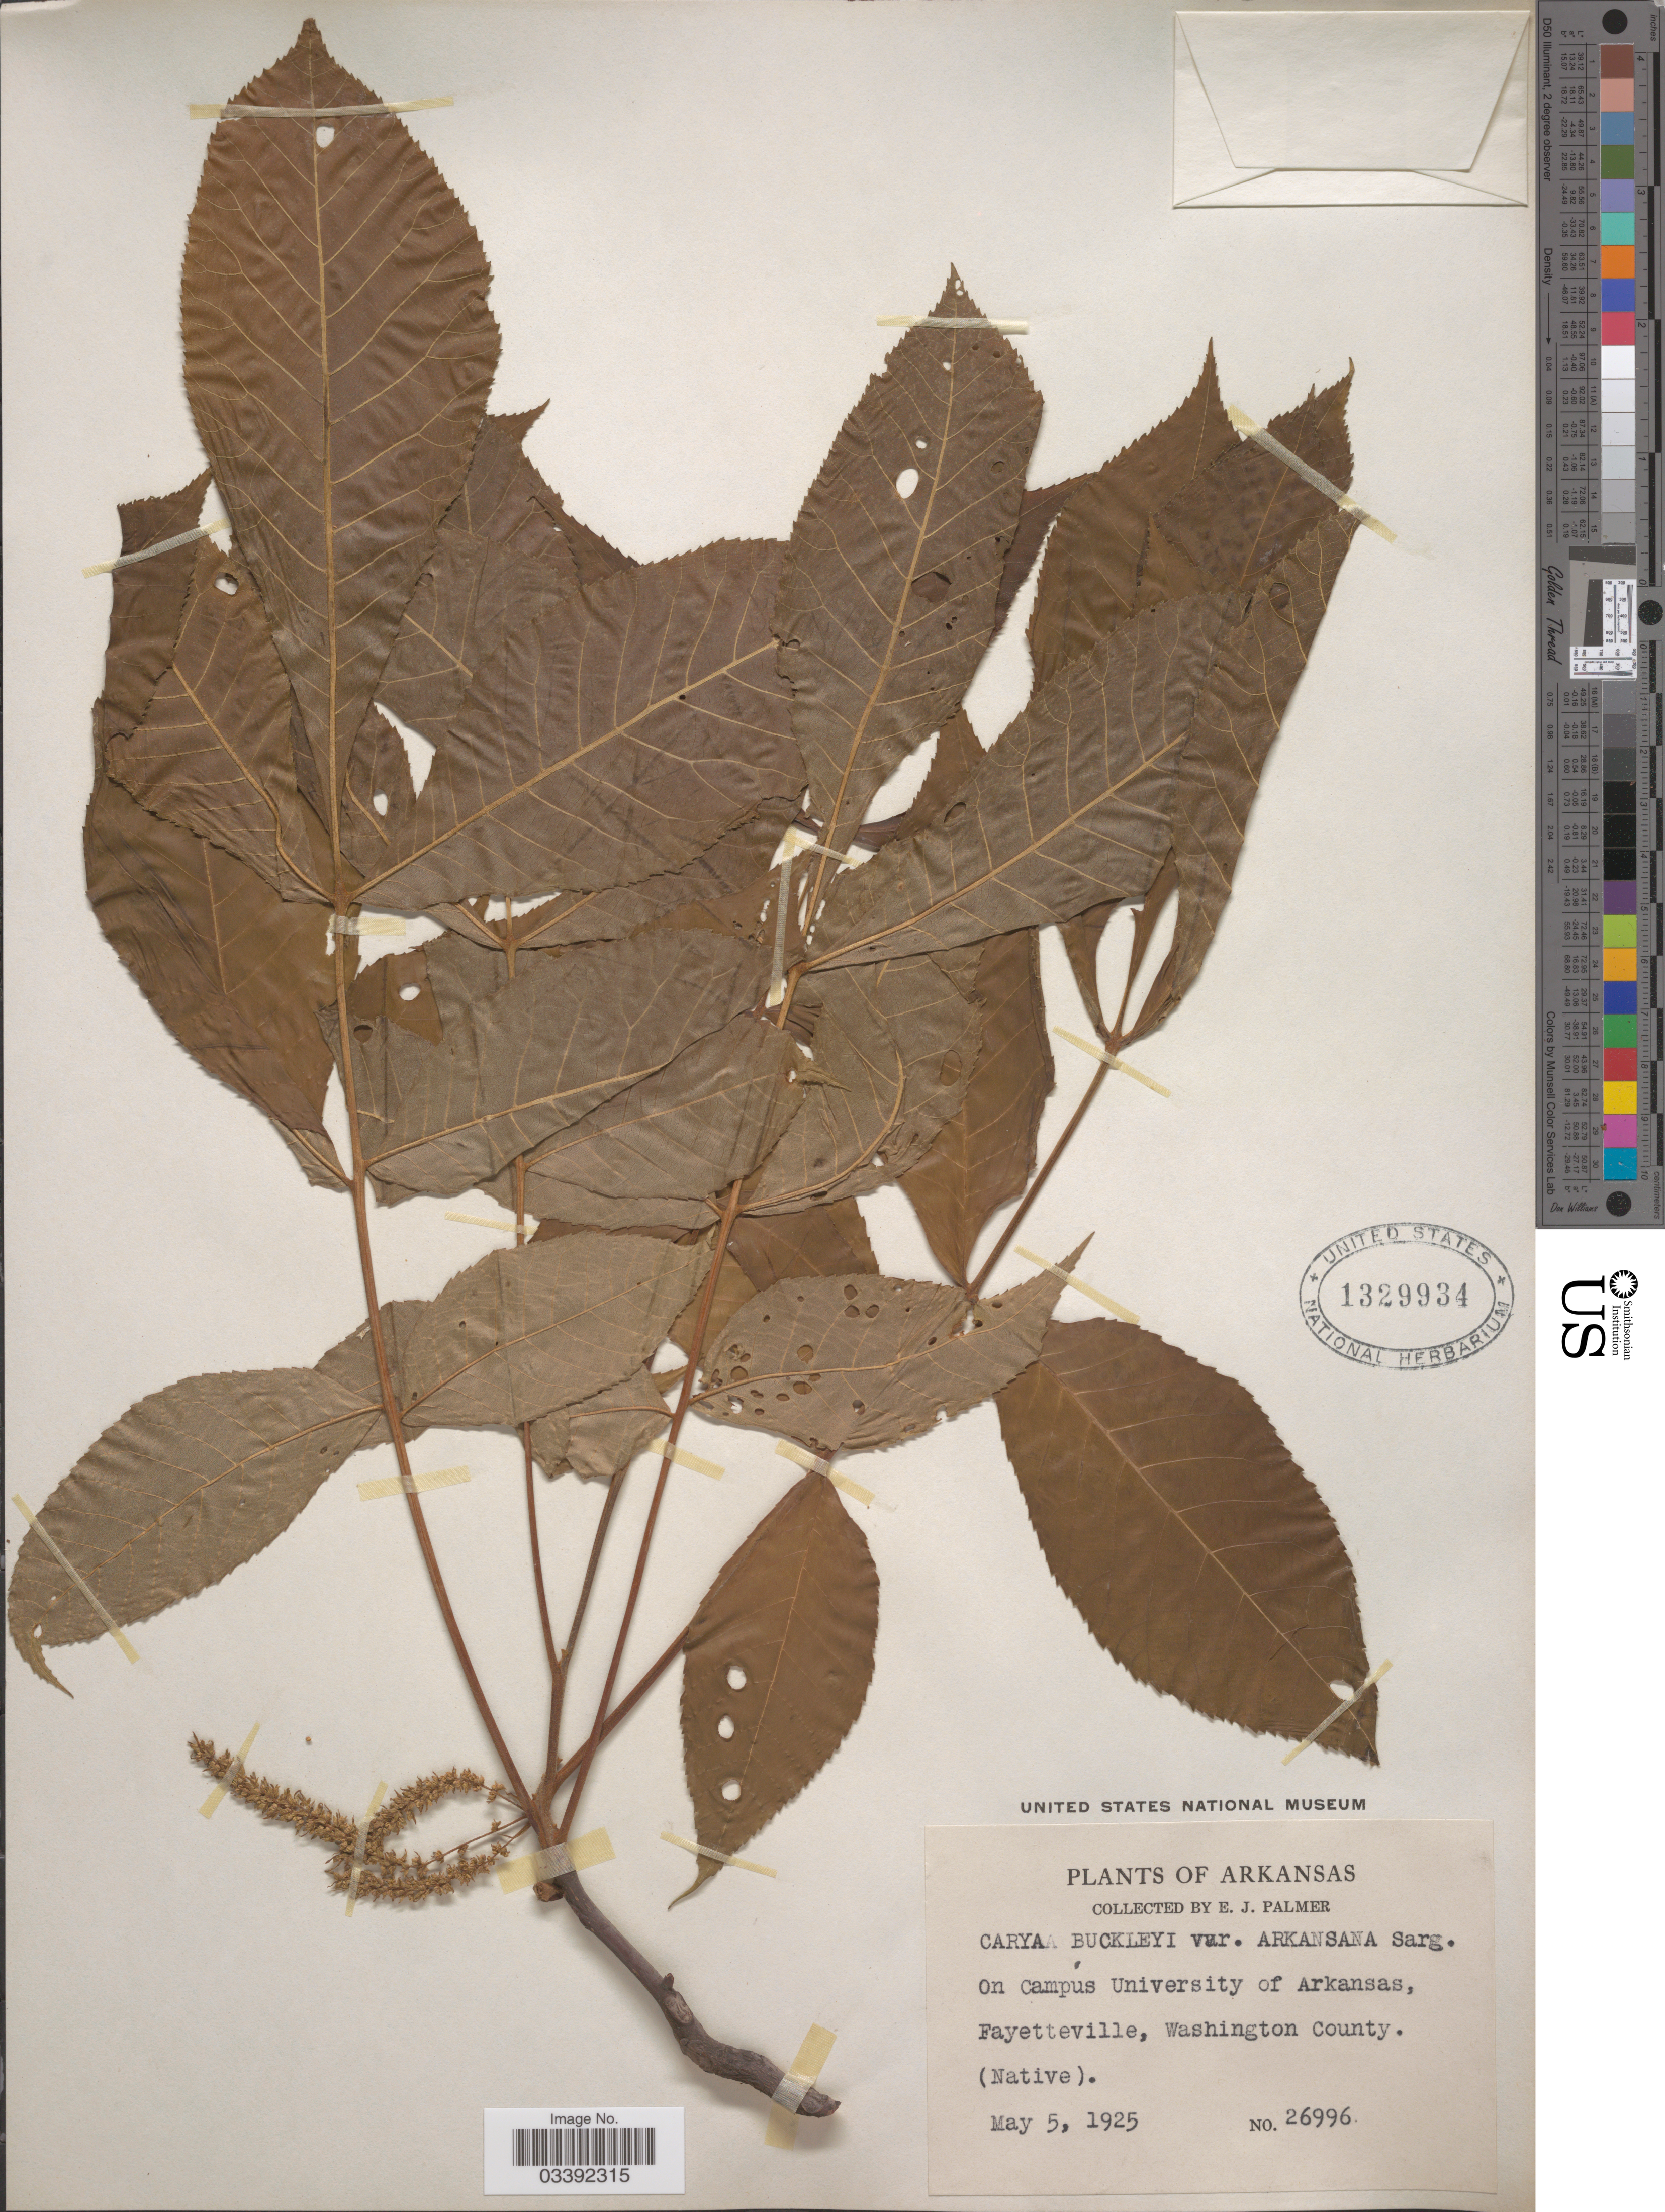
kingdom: Plantae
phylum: Tracheophyta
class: Magnoliopsida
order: Fagales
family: Juglandaceae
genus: Carya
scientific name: Carya texana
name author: Buckley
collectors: E. J. Palmer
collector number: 26996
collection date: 1925-05-05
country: United States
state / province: Arkansas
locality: On Campus University of Arkansas, Fayetteville, Washington County.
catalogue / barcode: US 1329934